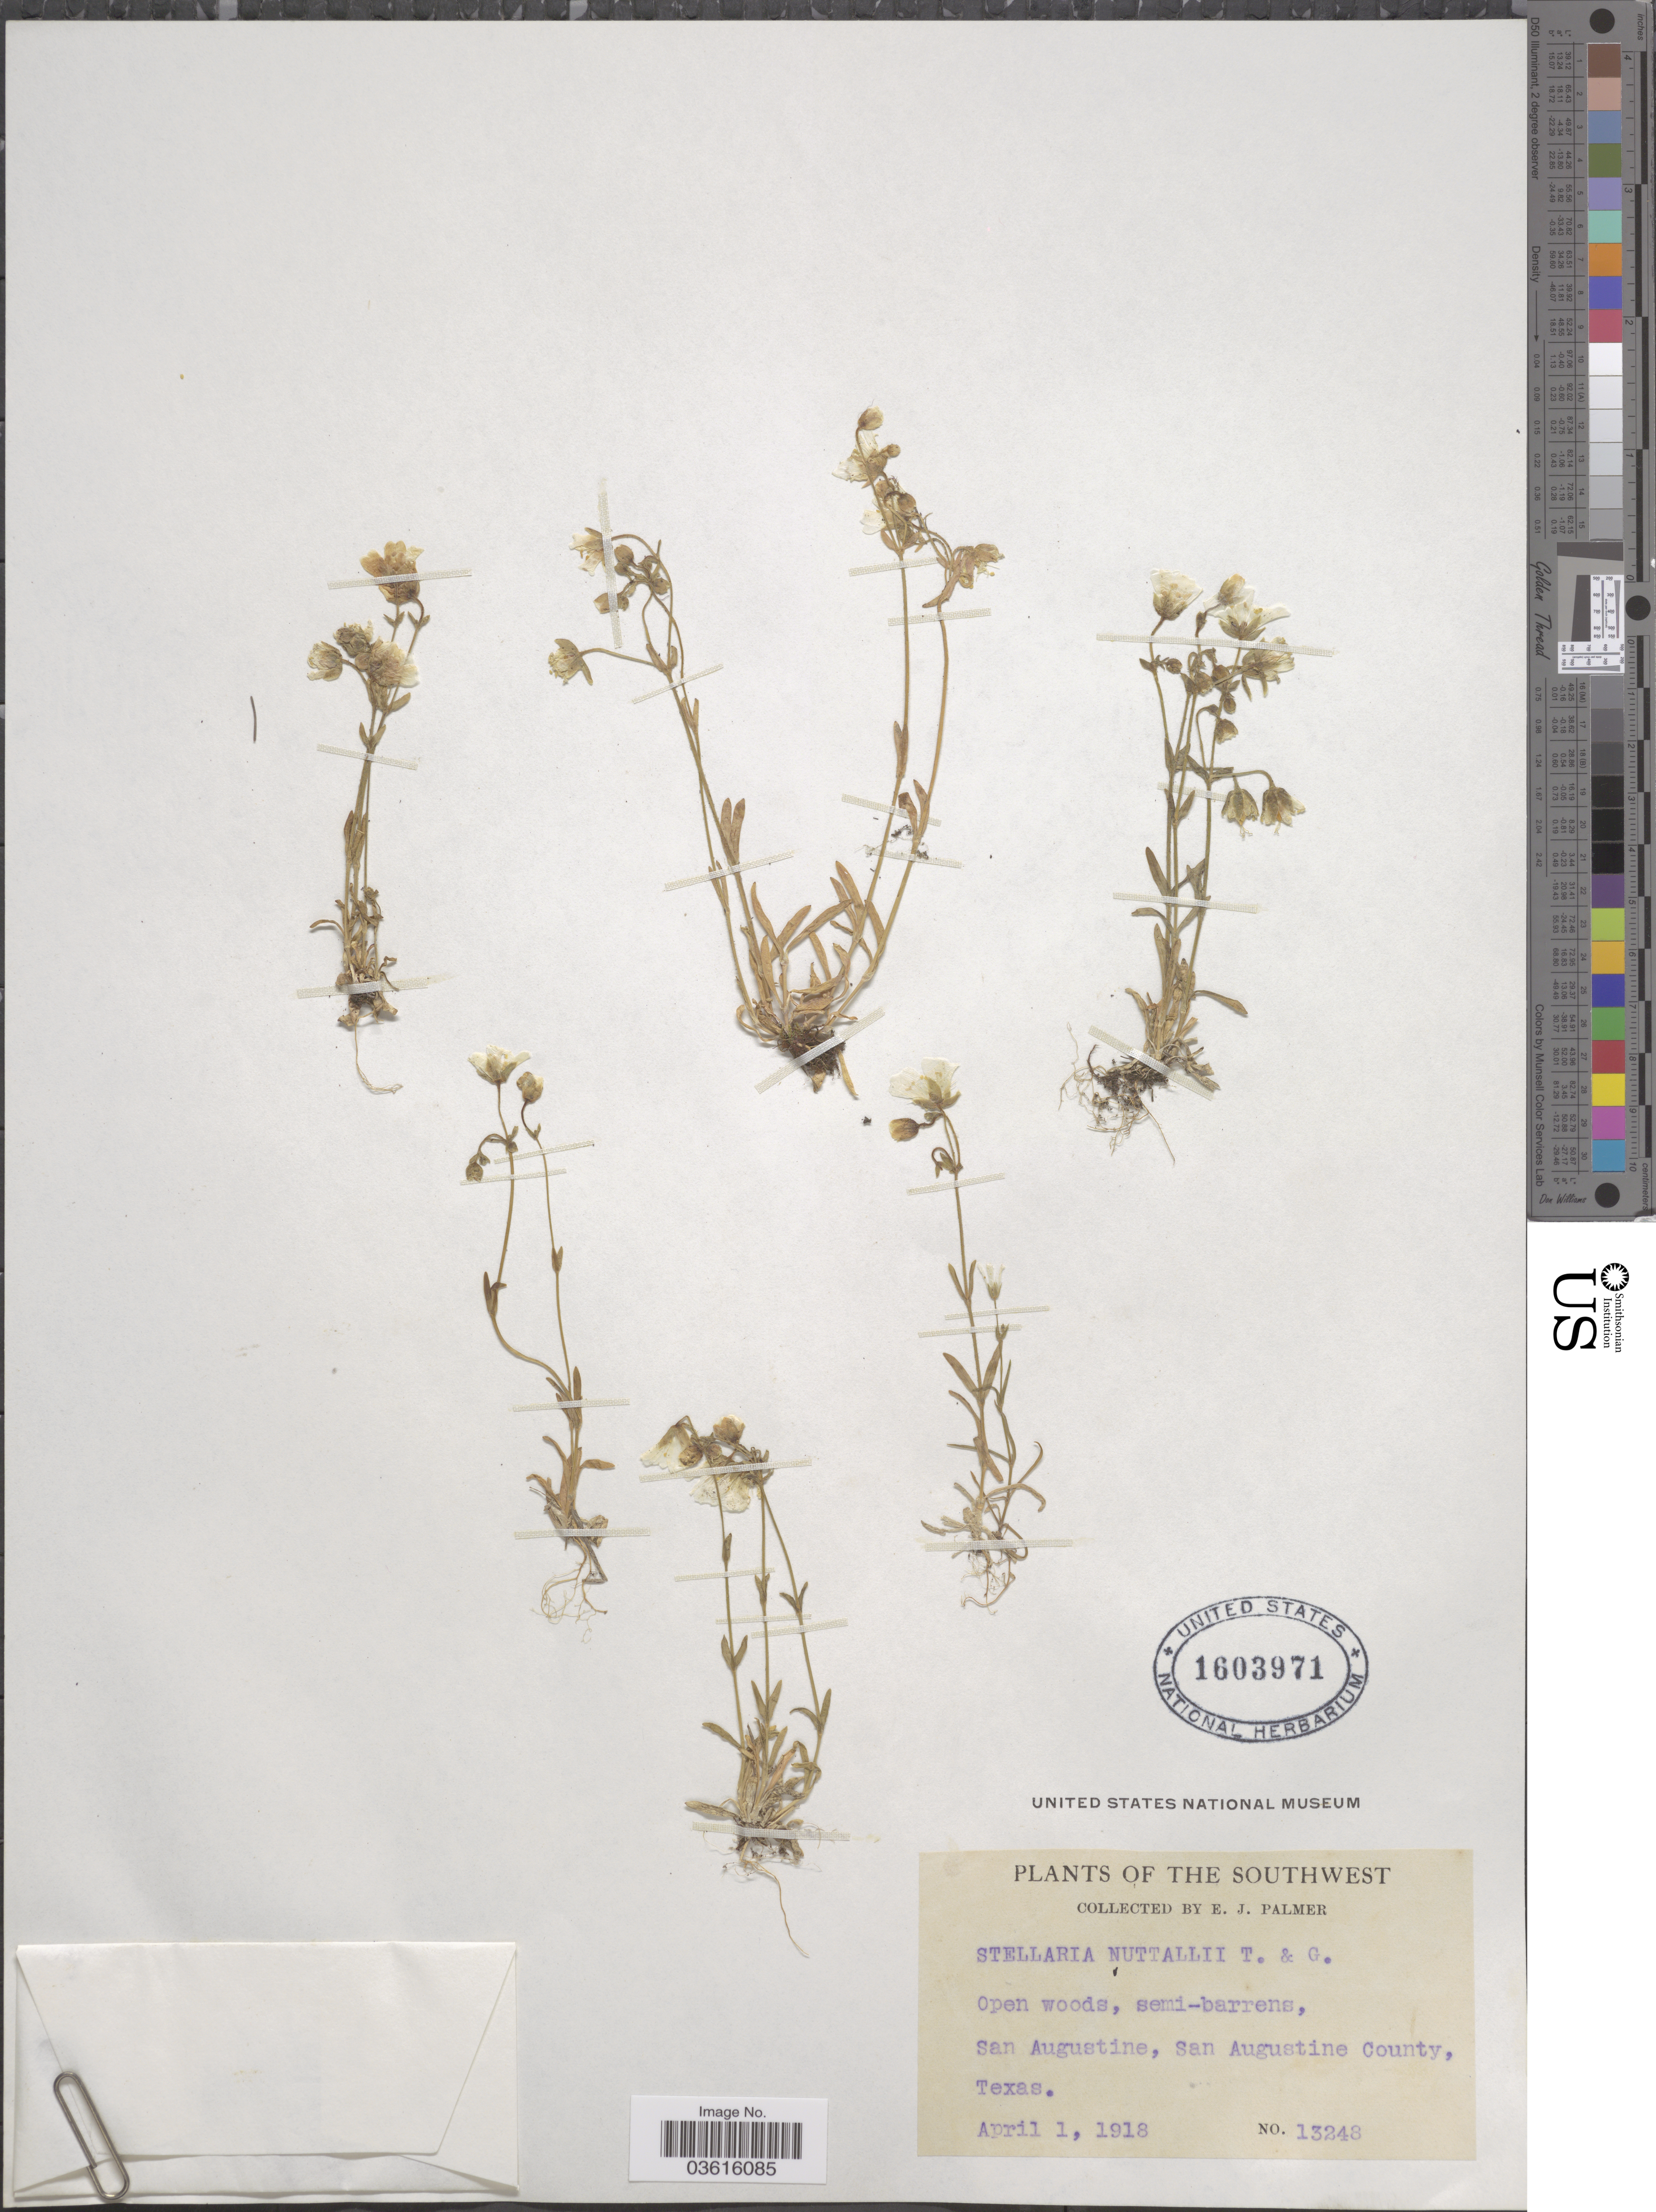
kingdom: Plantae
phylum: Tracheophyta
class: Magnoliopsida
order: Caryophyllales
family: Caryophyllaceae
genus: Minuartia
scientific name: Minuartia drummondii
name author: (Shinners) McNeill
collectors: E. J. Palmer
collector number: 13248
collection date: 1918-04-01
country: United States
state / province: Texas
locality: The Southwest. San Augustine, San Augustine County.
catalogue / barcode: US 1603971